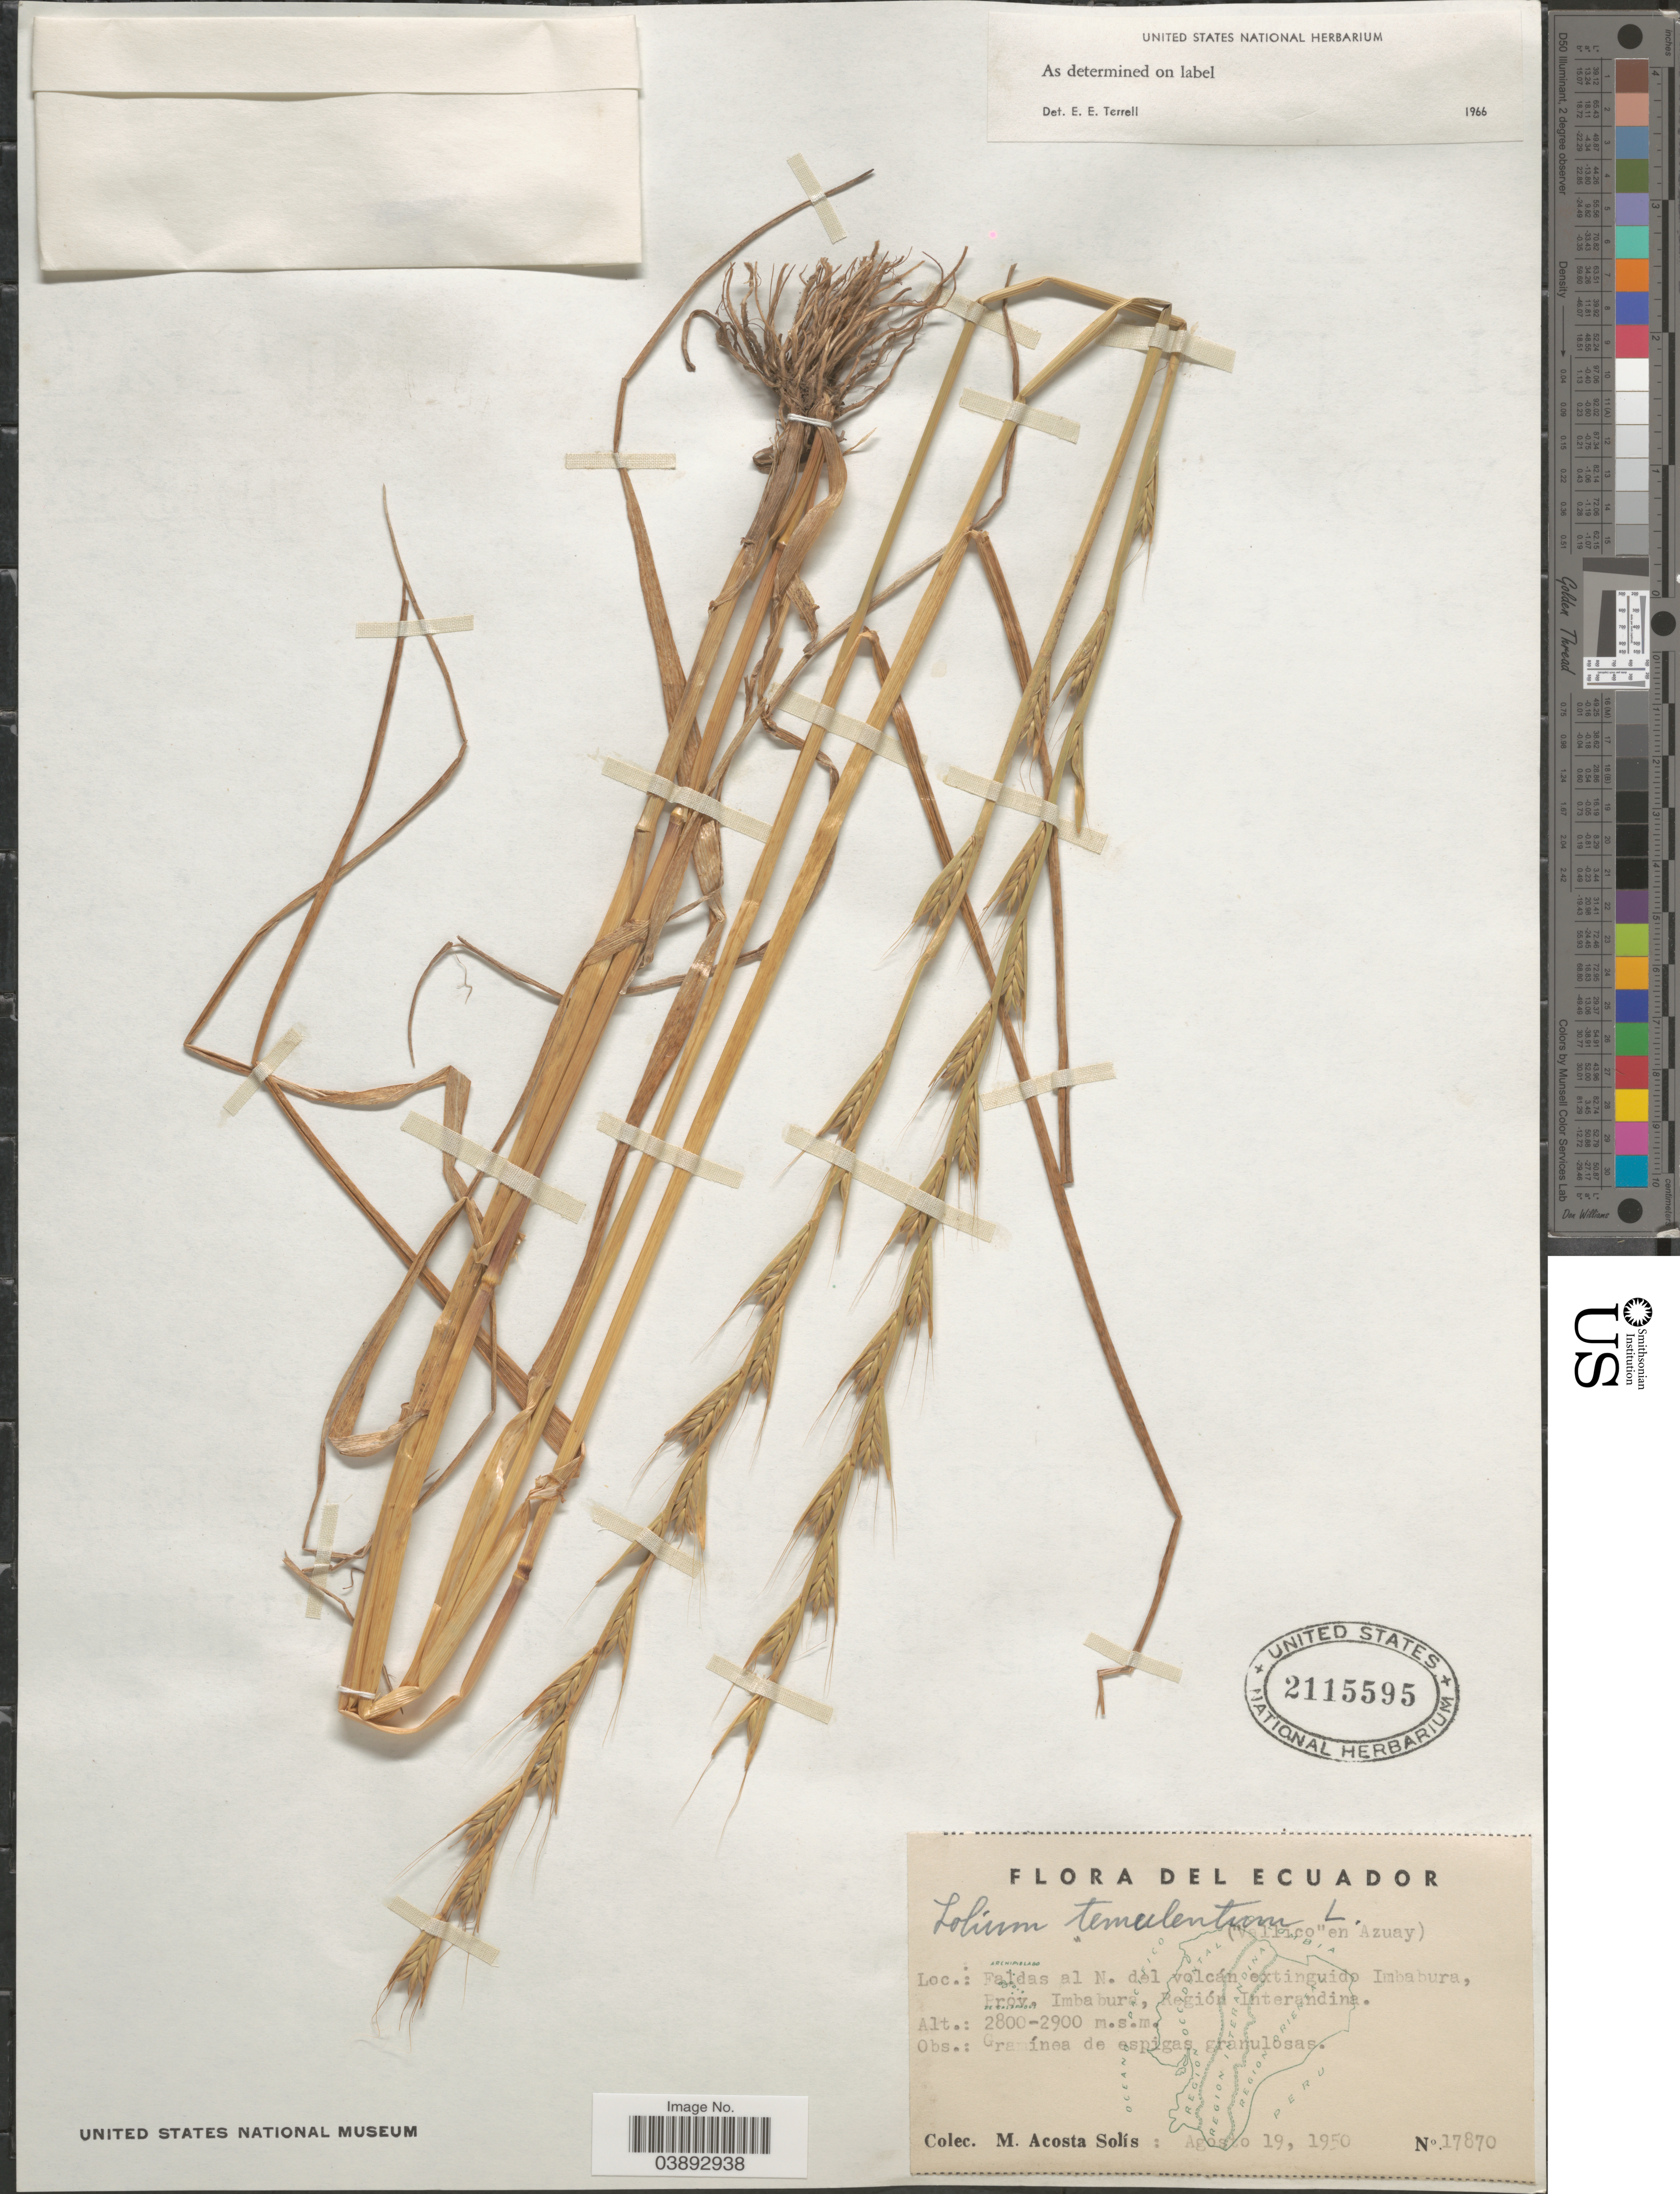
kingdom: Plantae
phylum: Tracheophyta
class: Liliopsida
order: Poales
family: Poaceae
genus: Lolium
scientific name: Lolium temulentum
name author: L.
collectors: M. Acosta Solis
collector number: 17870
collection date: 1950-08-19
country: Ecuador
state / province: Imbabura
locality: Faldas al N. del volcán extinguido Imbabura, Región Interandina.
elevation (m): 2800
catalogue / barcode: US 2115595